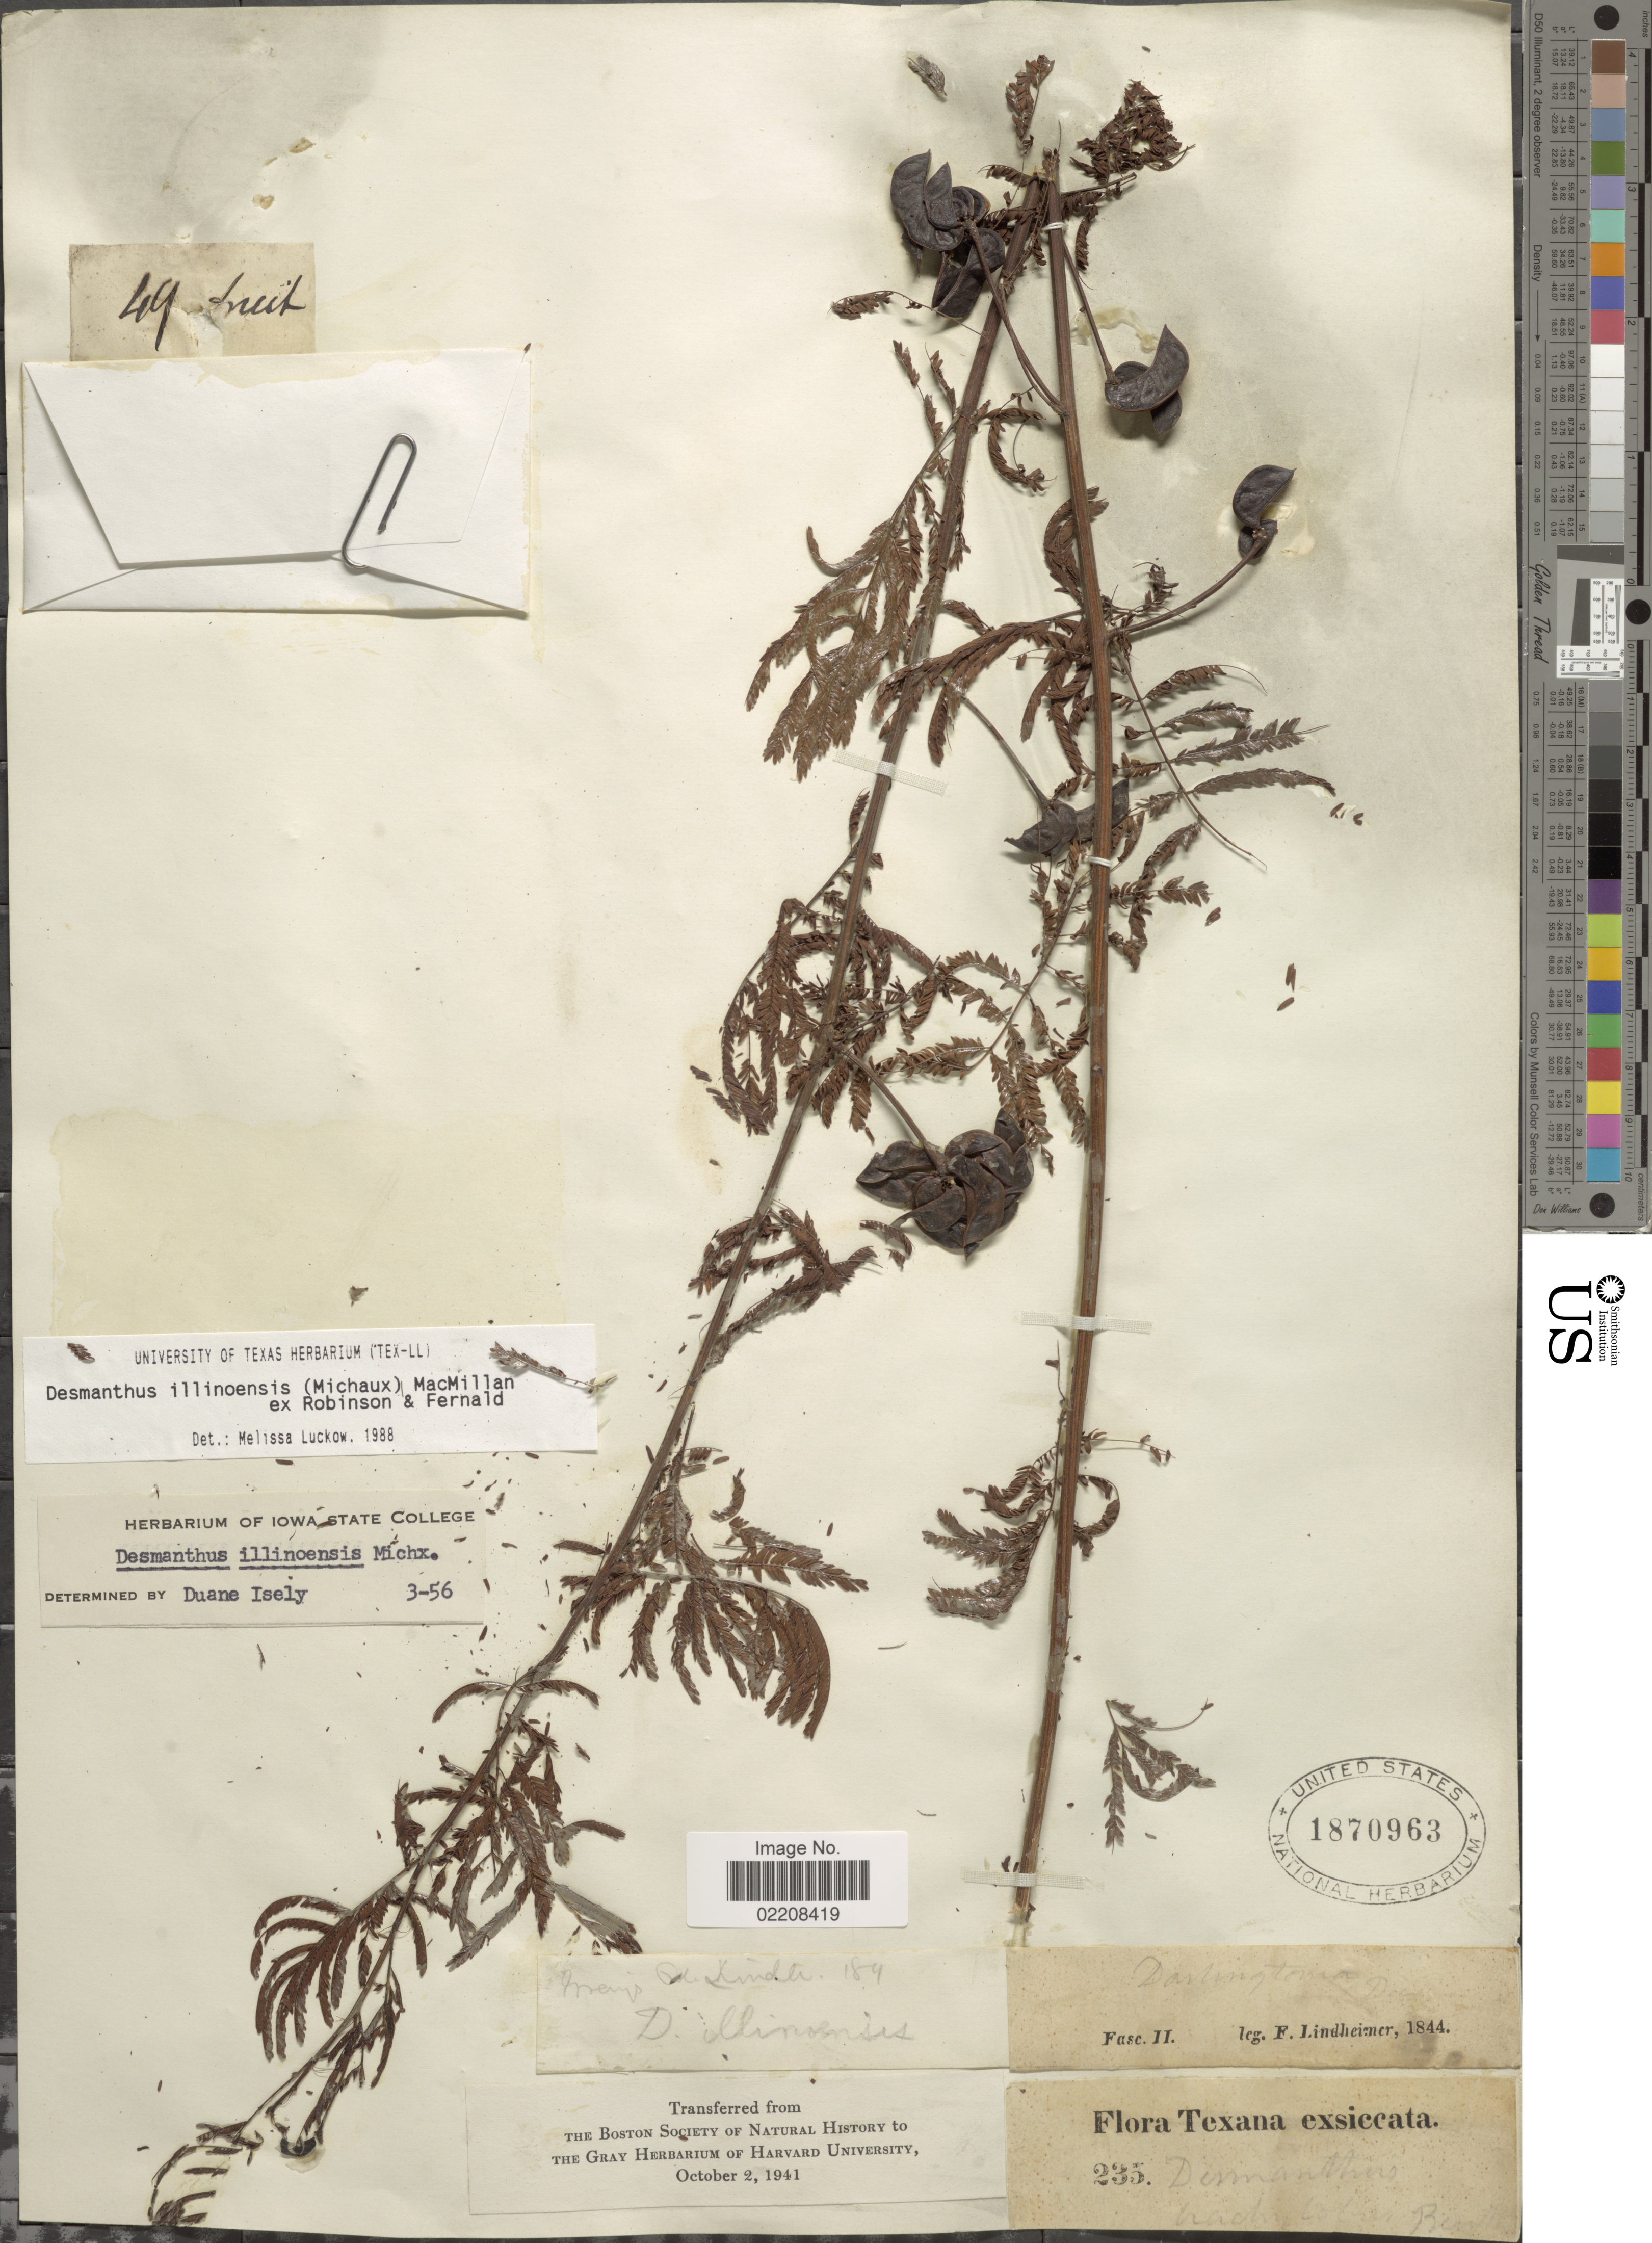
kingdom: Plantae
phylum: Tracheophyta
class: Magnoliopsida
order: Fabales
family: Fabaceae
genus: Desmanthus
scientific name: Desmanthus illinoensis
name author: (Michx.) MacMill.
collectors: F. Lindheimer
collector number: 235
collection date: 1844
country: United States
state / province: Texas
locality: Texana.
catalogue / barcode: US 1870963